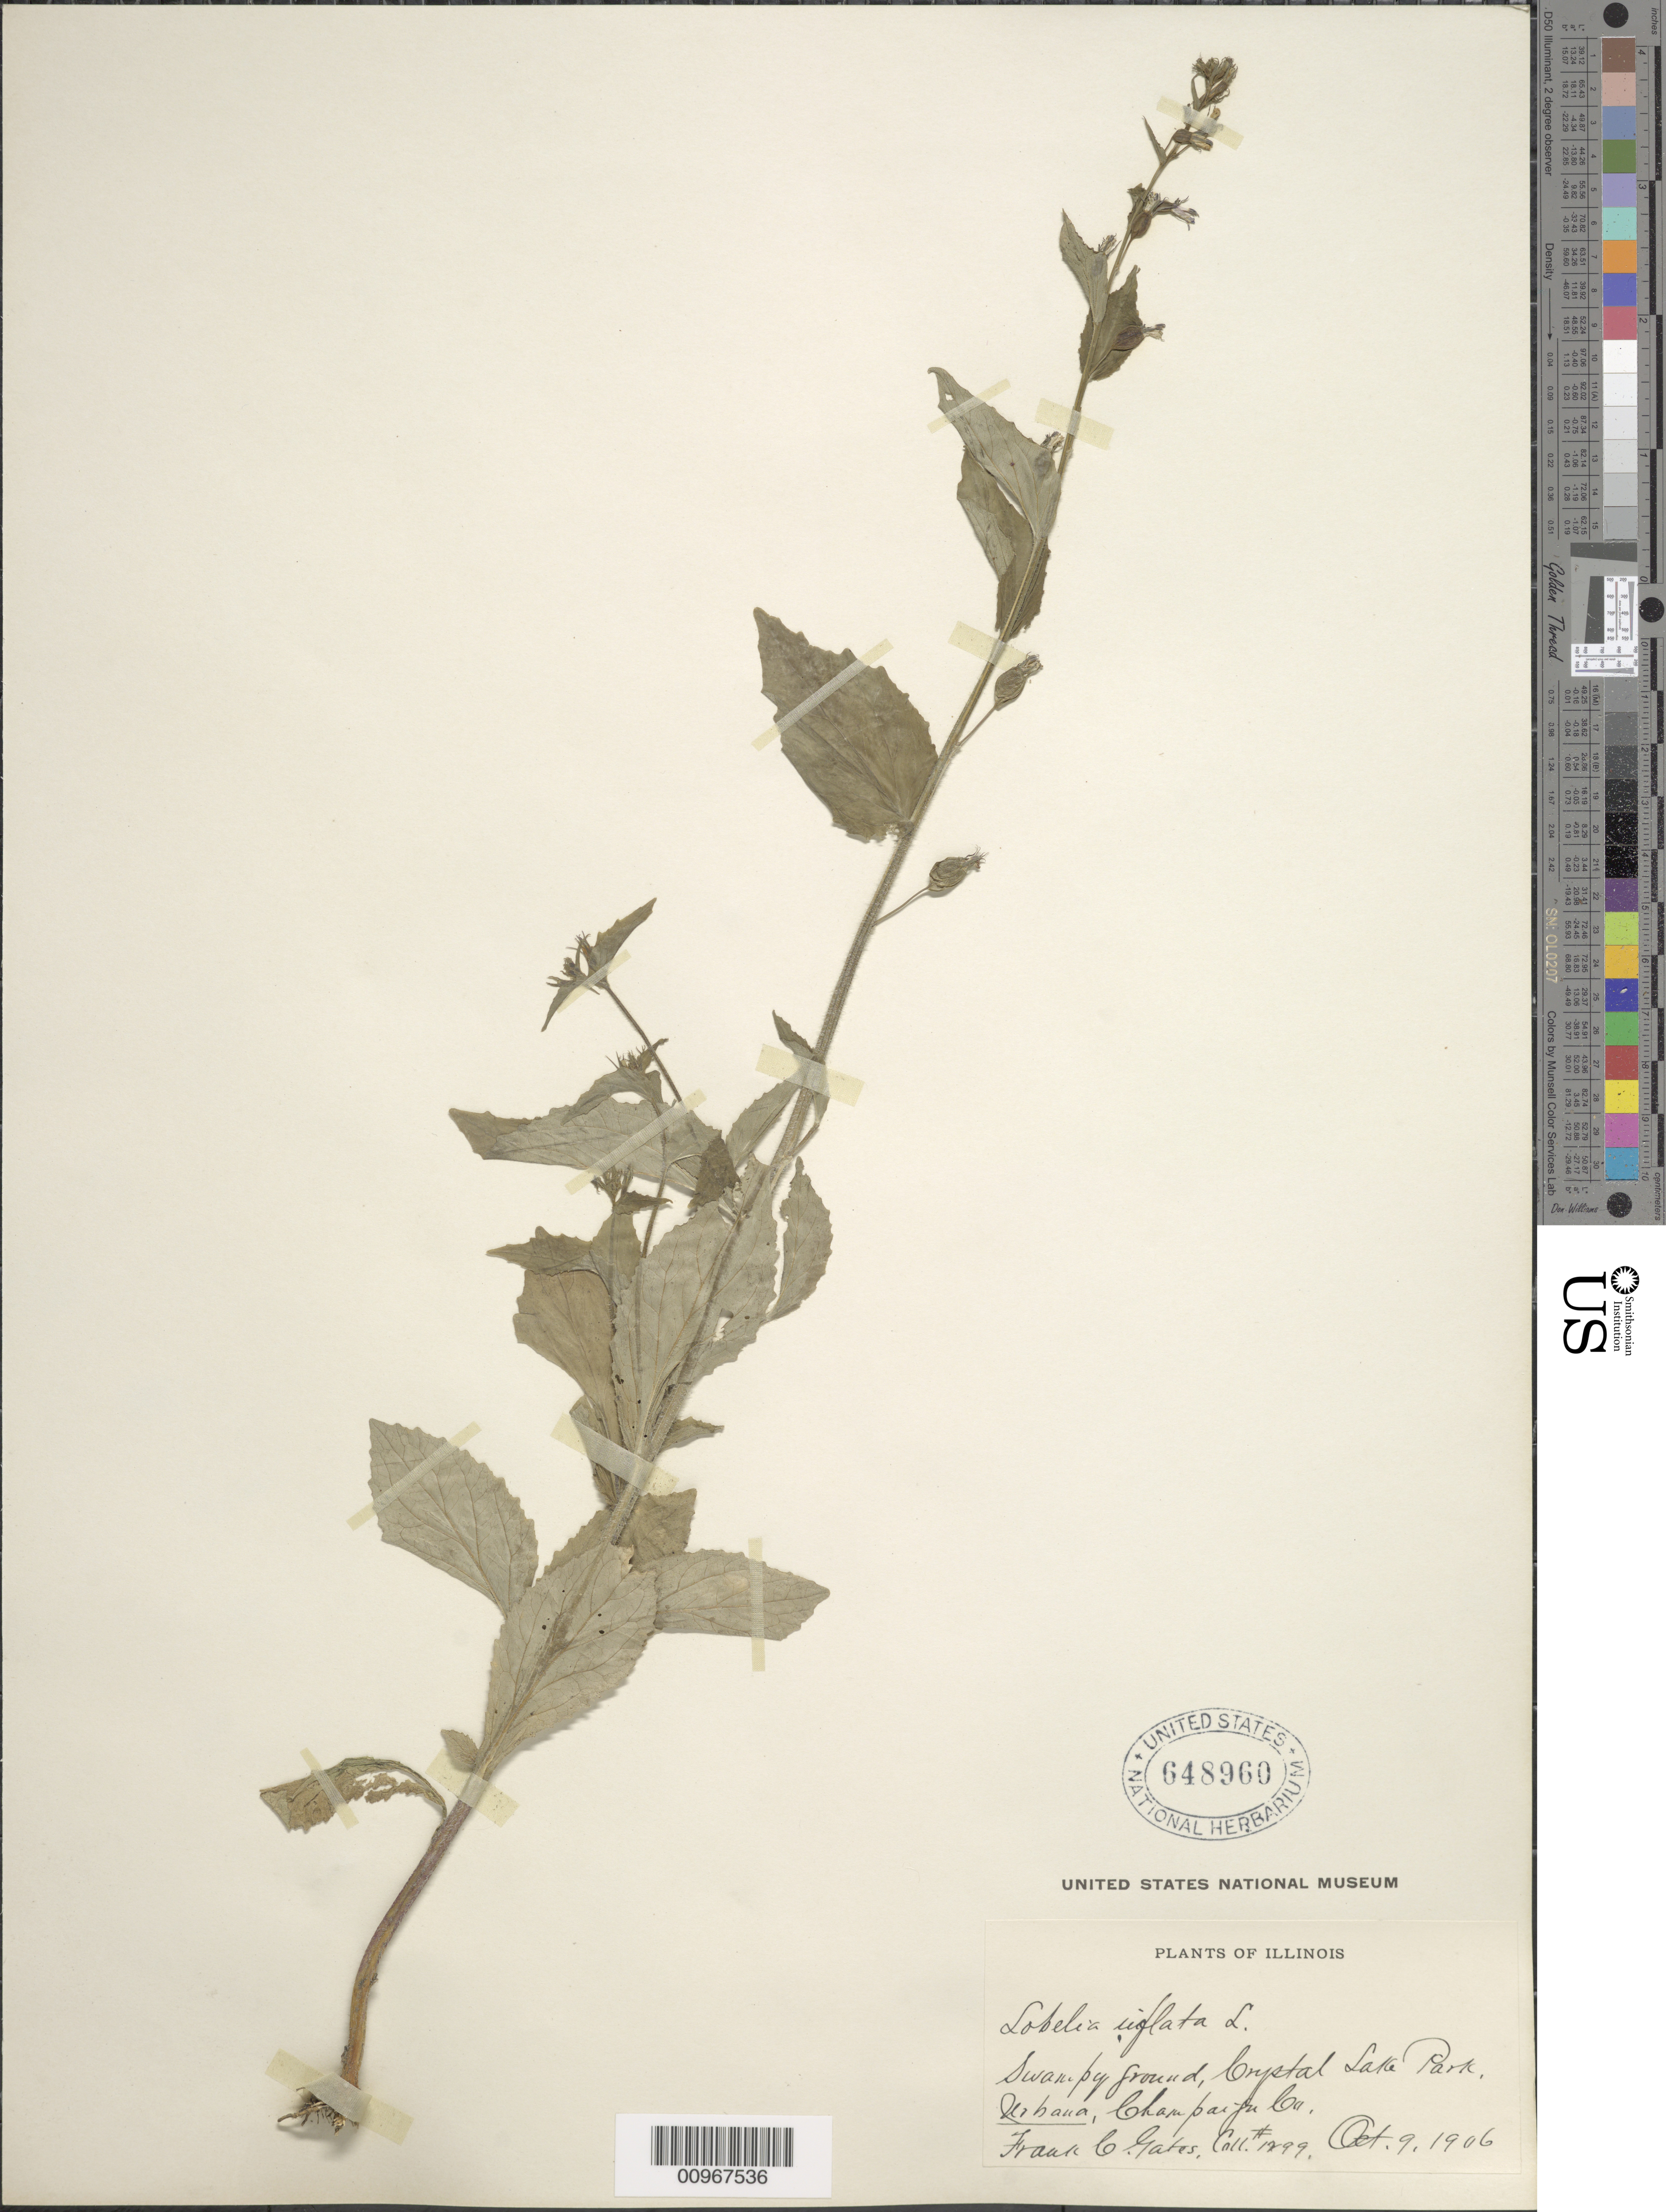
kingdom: Plantae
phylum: Tracheophyta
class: Magnoliopsida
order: Asterales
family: Campanulaceae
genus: Lobelia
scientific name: Lobelia inflata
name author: L.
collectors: F. C. Gates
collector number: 1299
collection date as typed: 09 Oct 1906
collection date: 1906-10-09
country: United States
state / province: Illinois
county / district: Champaign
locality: Urbana, Crystal Lake Park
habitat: swampy ground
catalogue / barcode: US 648960